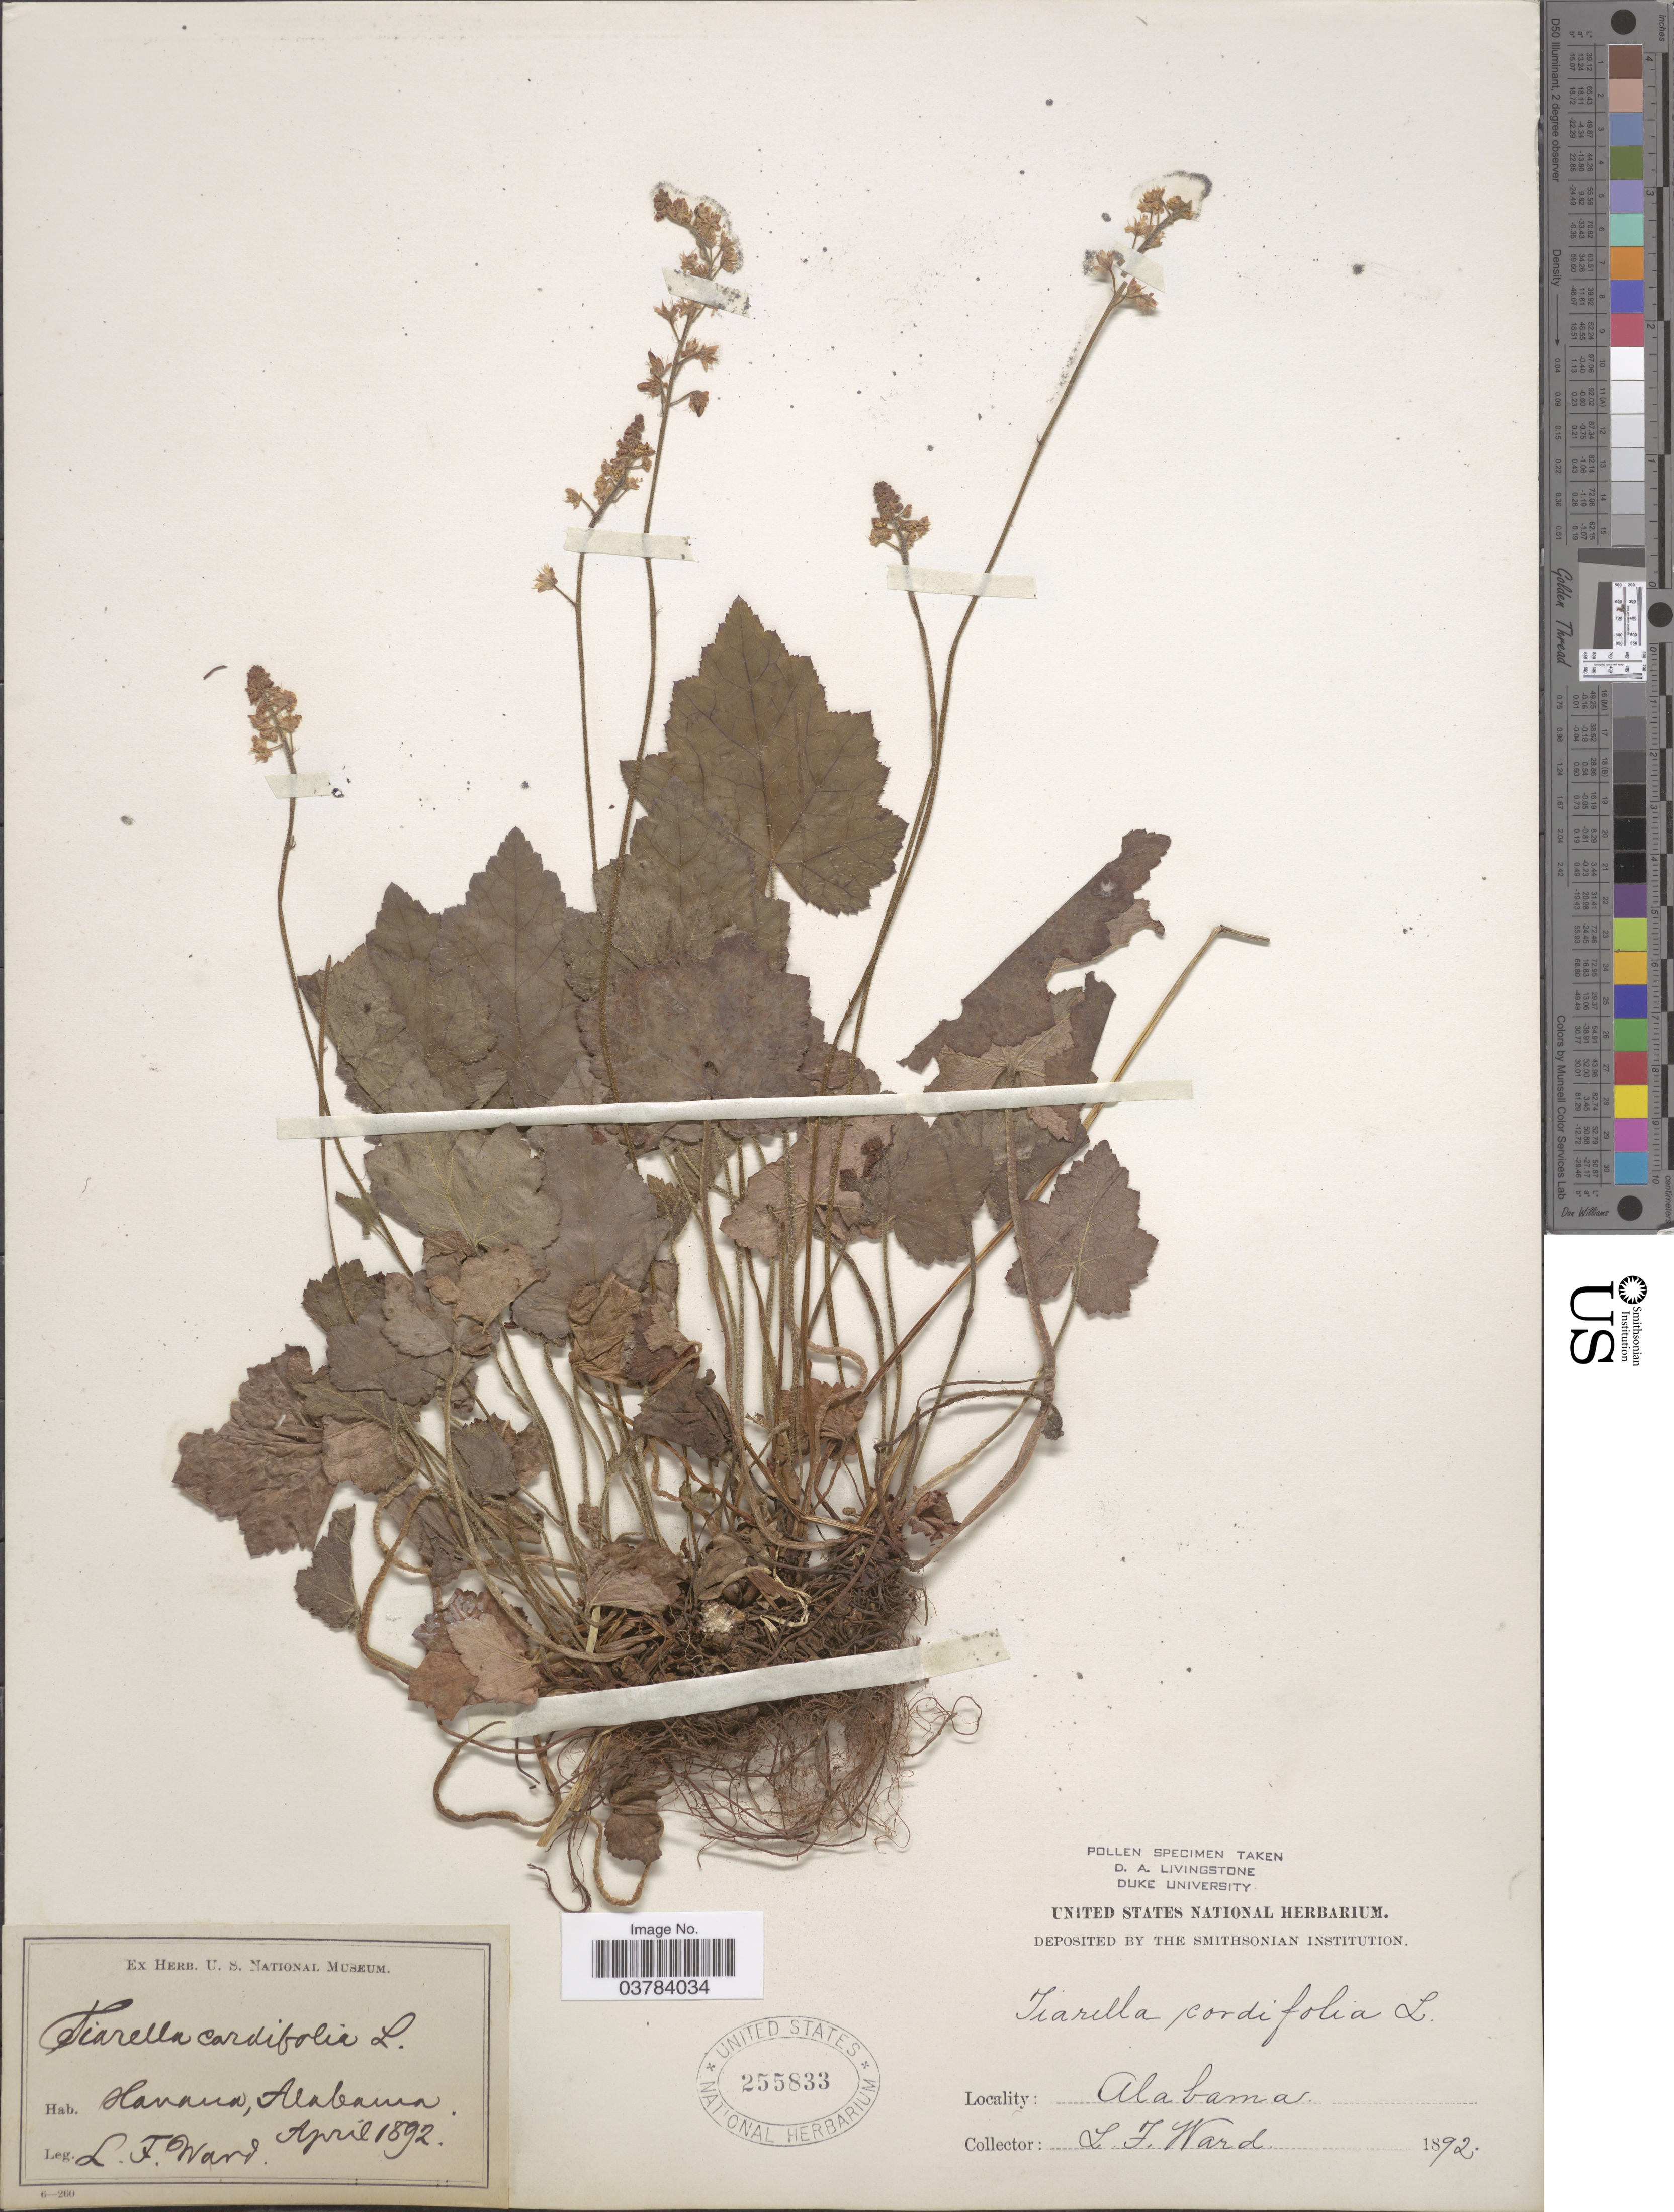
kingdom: Plantae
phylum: Tracheophyta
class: Magnoliopsida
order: Saxifragales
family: Saxifragaceae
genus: Tiarella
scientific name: Tiarella wherryi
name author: Lakela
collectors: L. Ward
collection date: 1892-04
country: United States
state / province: Alabama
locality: Havana.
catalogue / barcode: US 255833